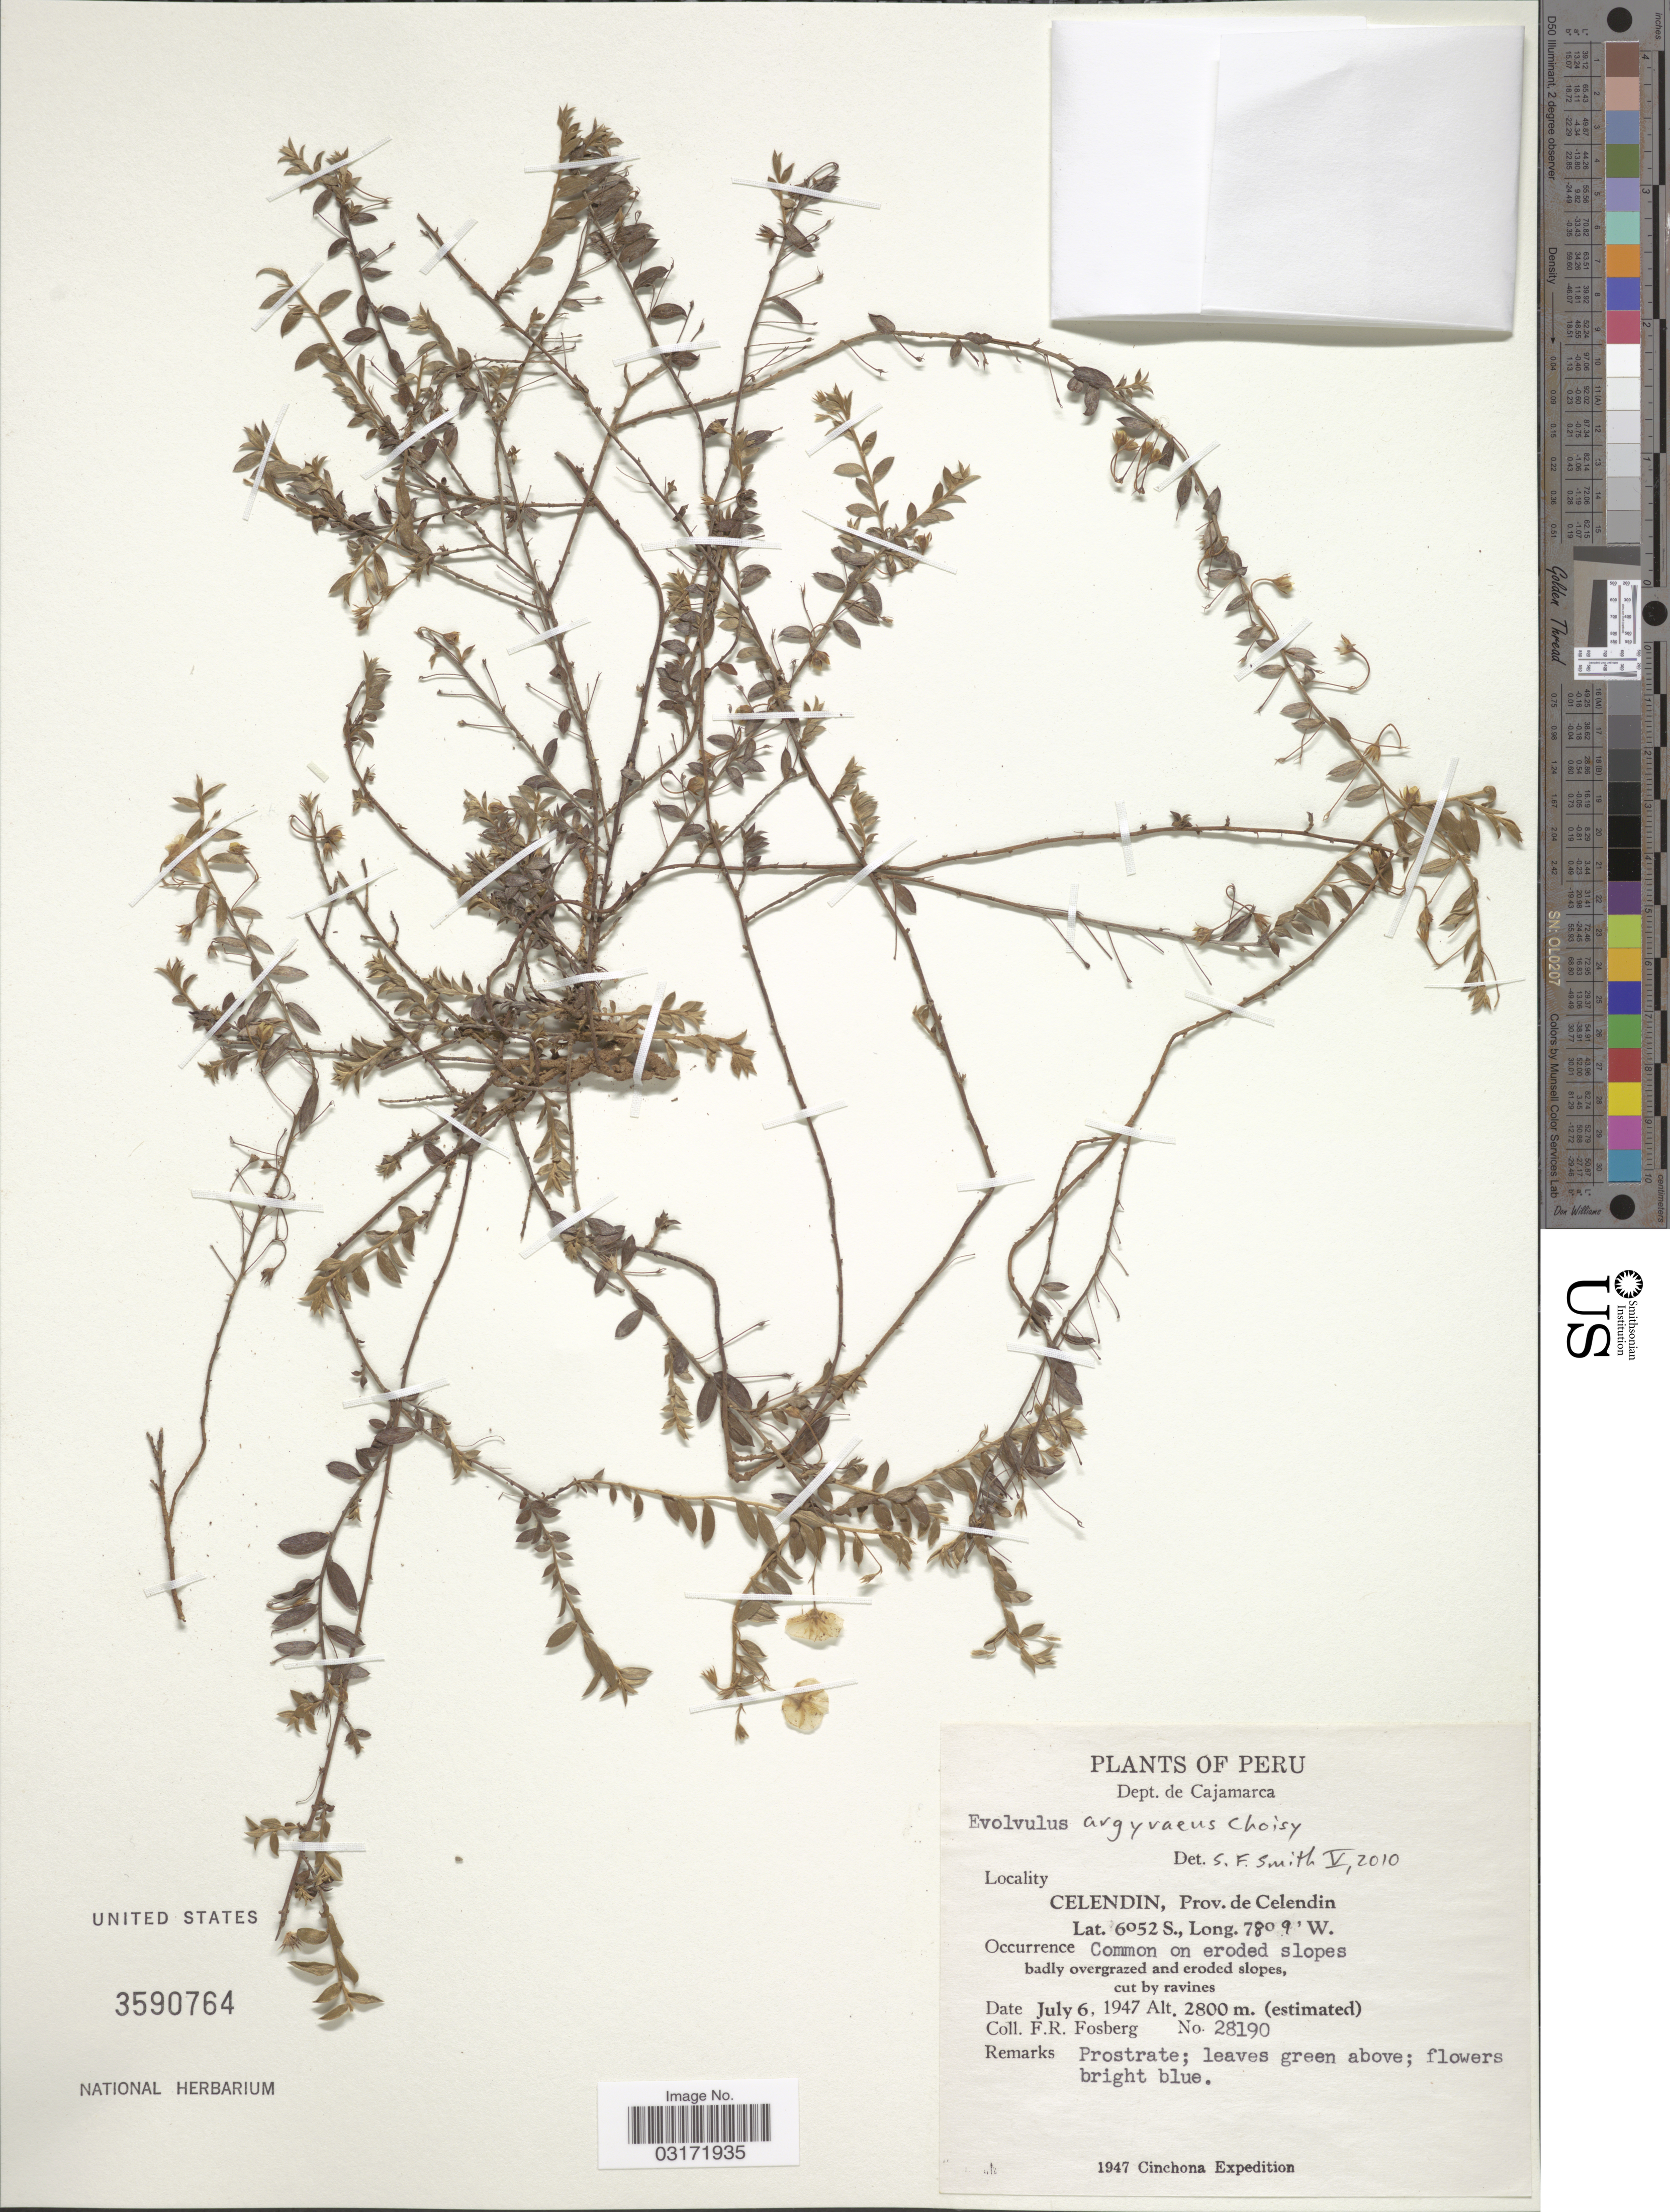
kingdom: Plantae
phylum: Tracheophyta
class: Magnoliopsida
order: Solanales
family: Convolvulaceae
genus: Evolvulus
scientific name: Evolvulus argyreus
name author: Choisy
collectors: F. R. Fosberg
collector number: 28190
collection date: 1947-07-06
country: Peru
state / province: Cajamarca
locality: Dept. de Cajamarca, Celendin, Prov. de Celendin.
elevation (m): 2800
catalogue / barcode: US 3590764